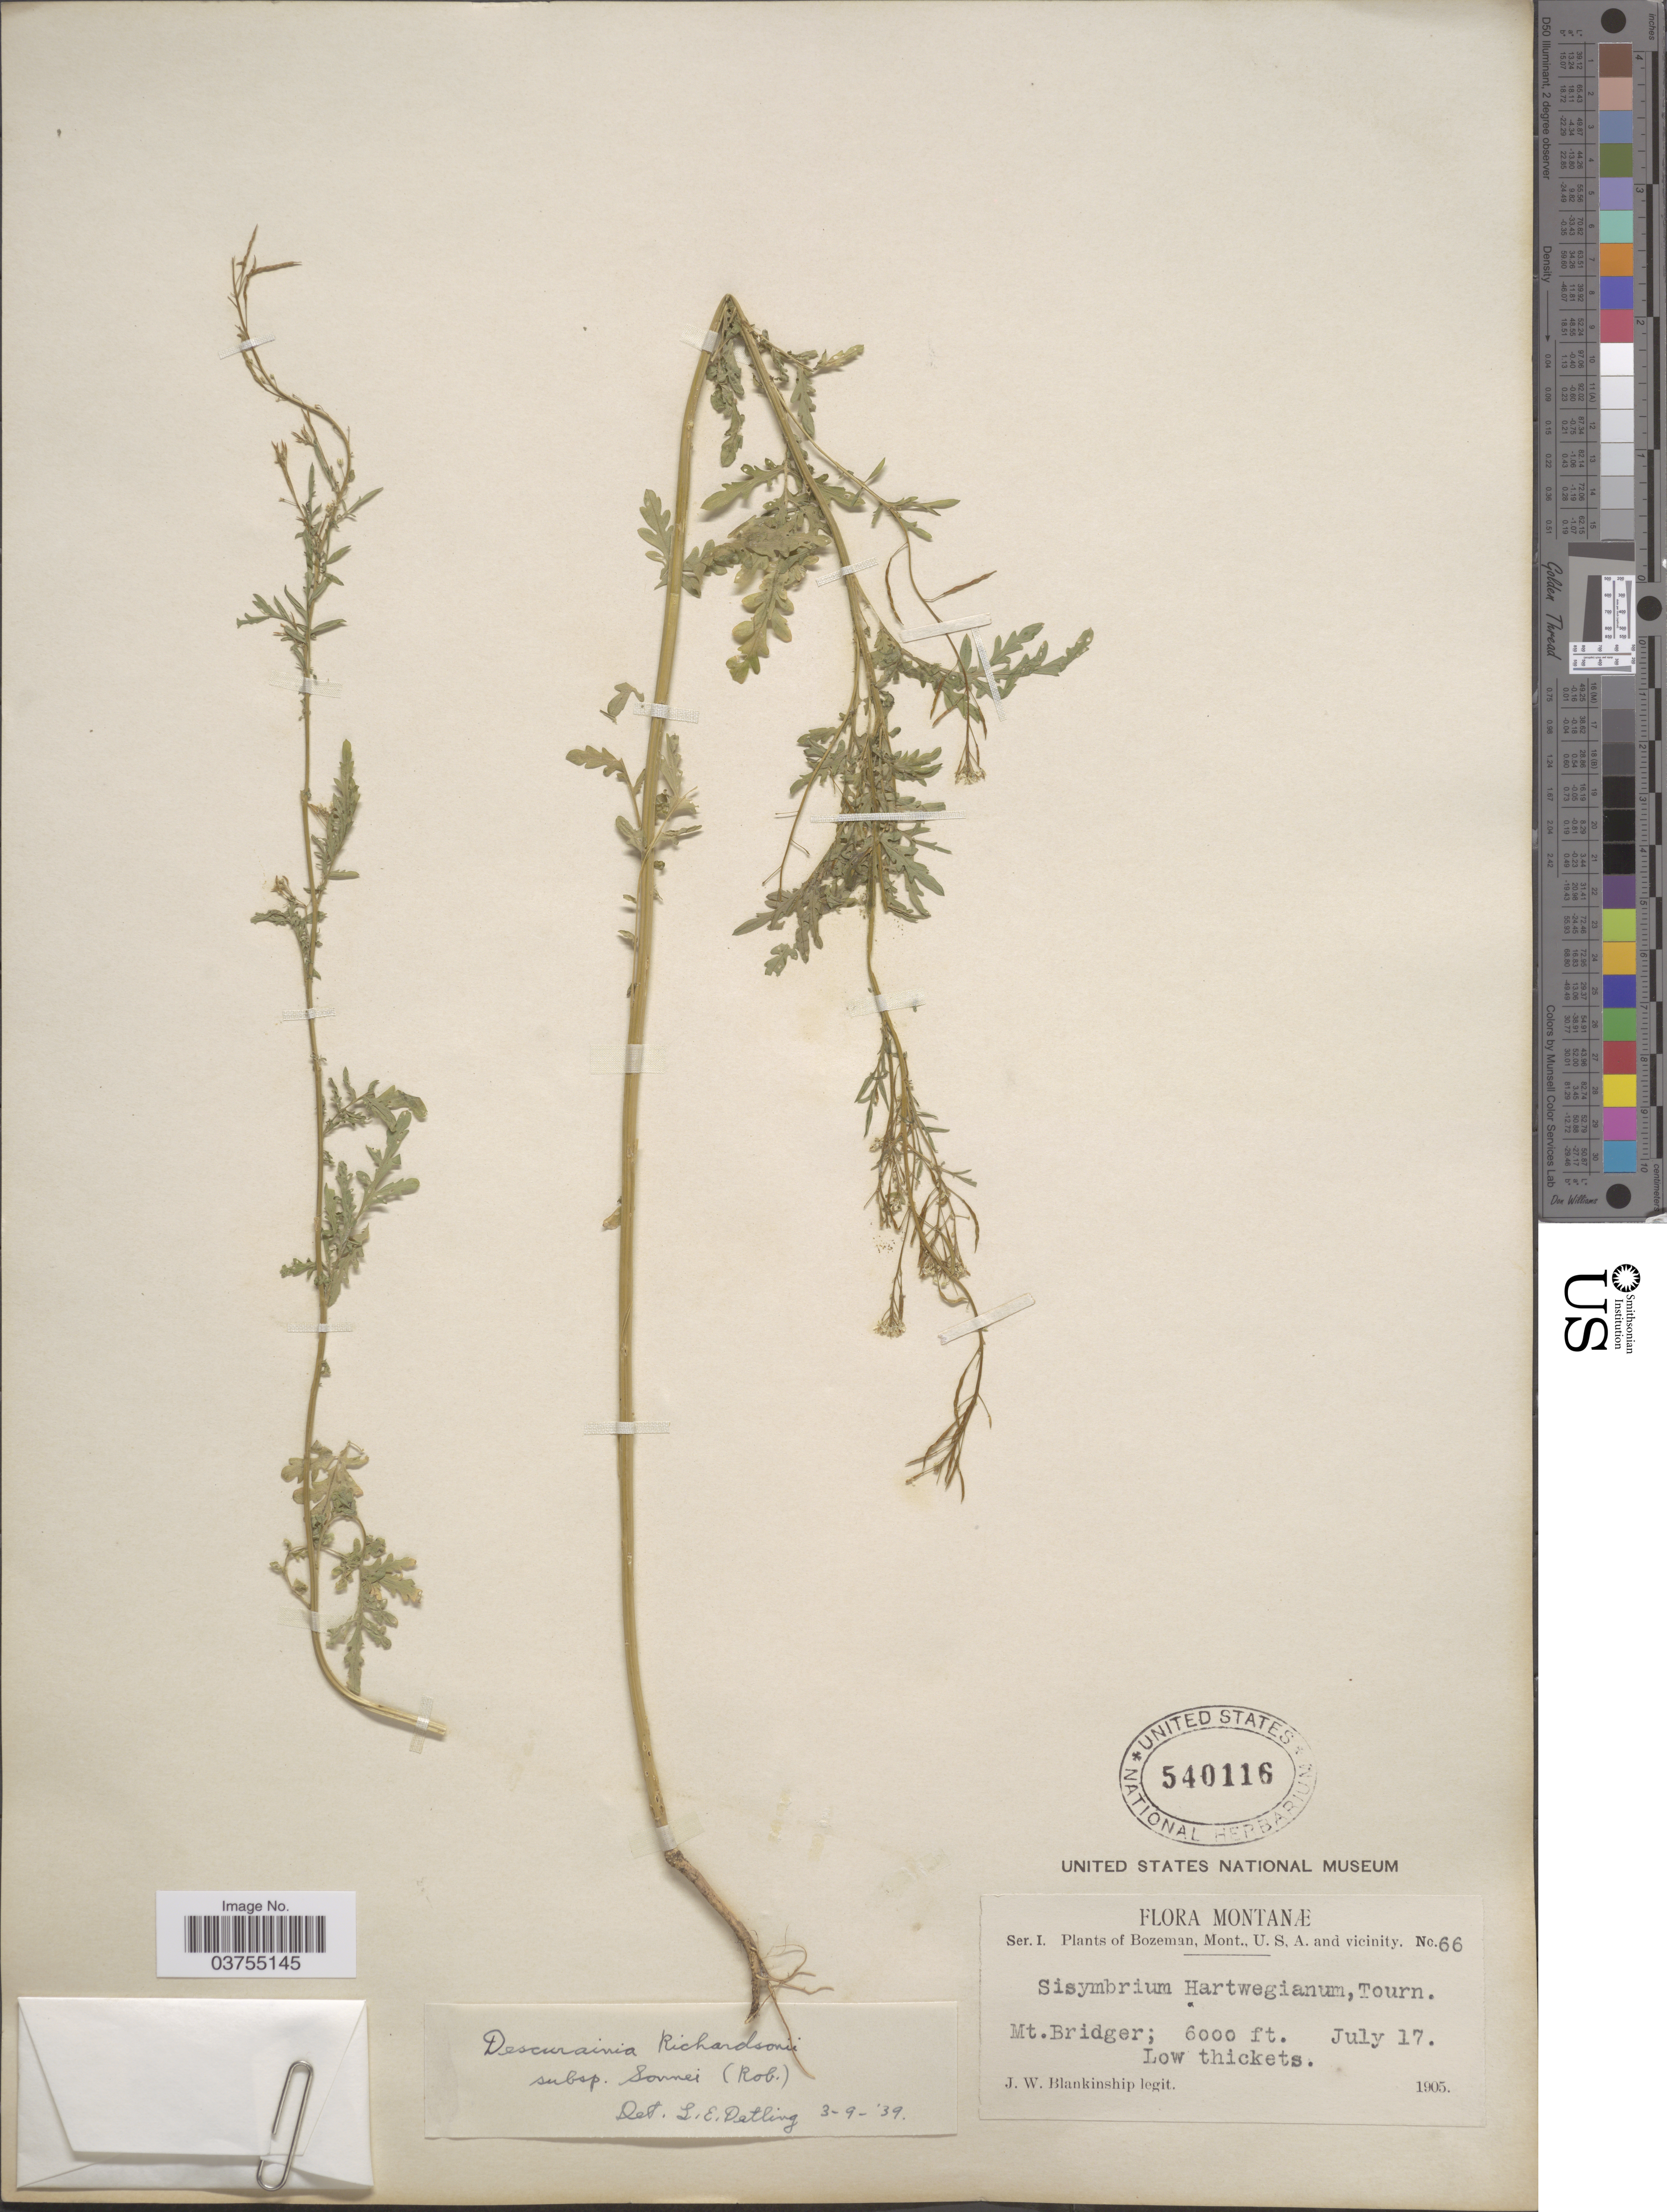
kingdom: Plantae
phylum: Tracheophyta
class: Magnoliopsida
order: Brassicales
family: Brassicaceae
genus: Descurainia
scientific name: Descurainia richardsonii subsp. incisa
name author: (Engelm. ex A. Gray) Detling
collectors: J. W. Blankinship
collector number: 66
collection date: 1905-07-17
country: United States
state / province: Montana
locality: Bozeman, U. S. A. and vicinity. Mt. Bridger.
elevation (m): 1829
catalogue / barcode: US 540116